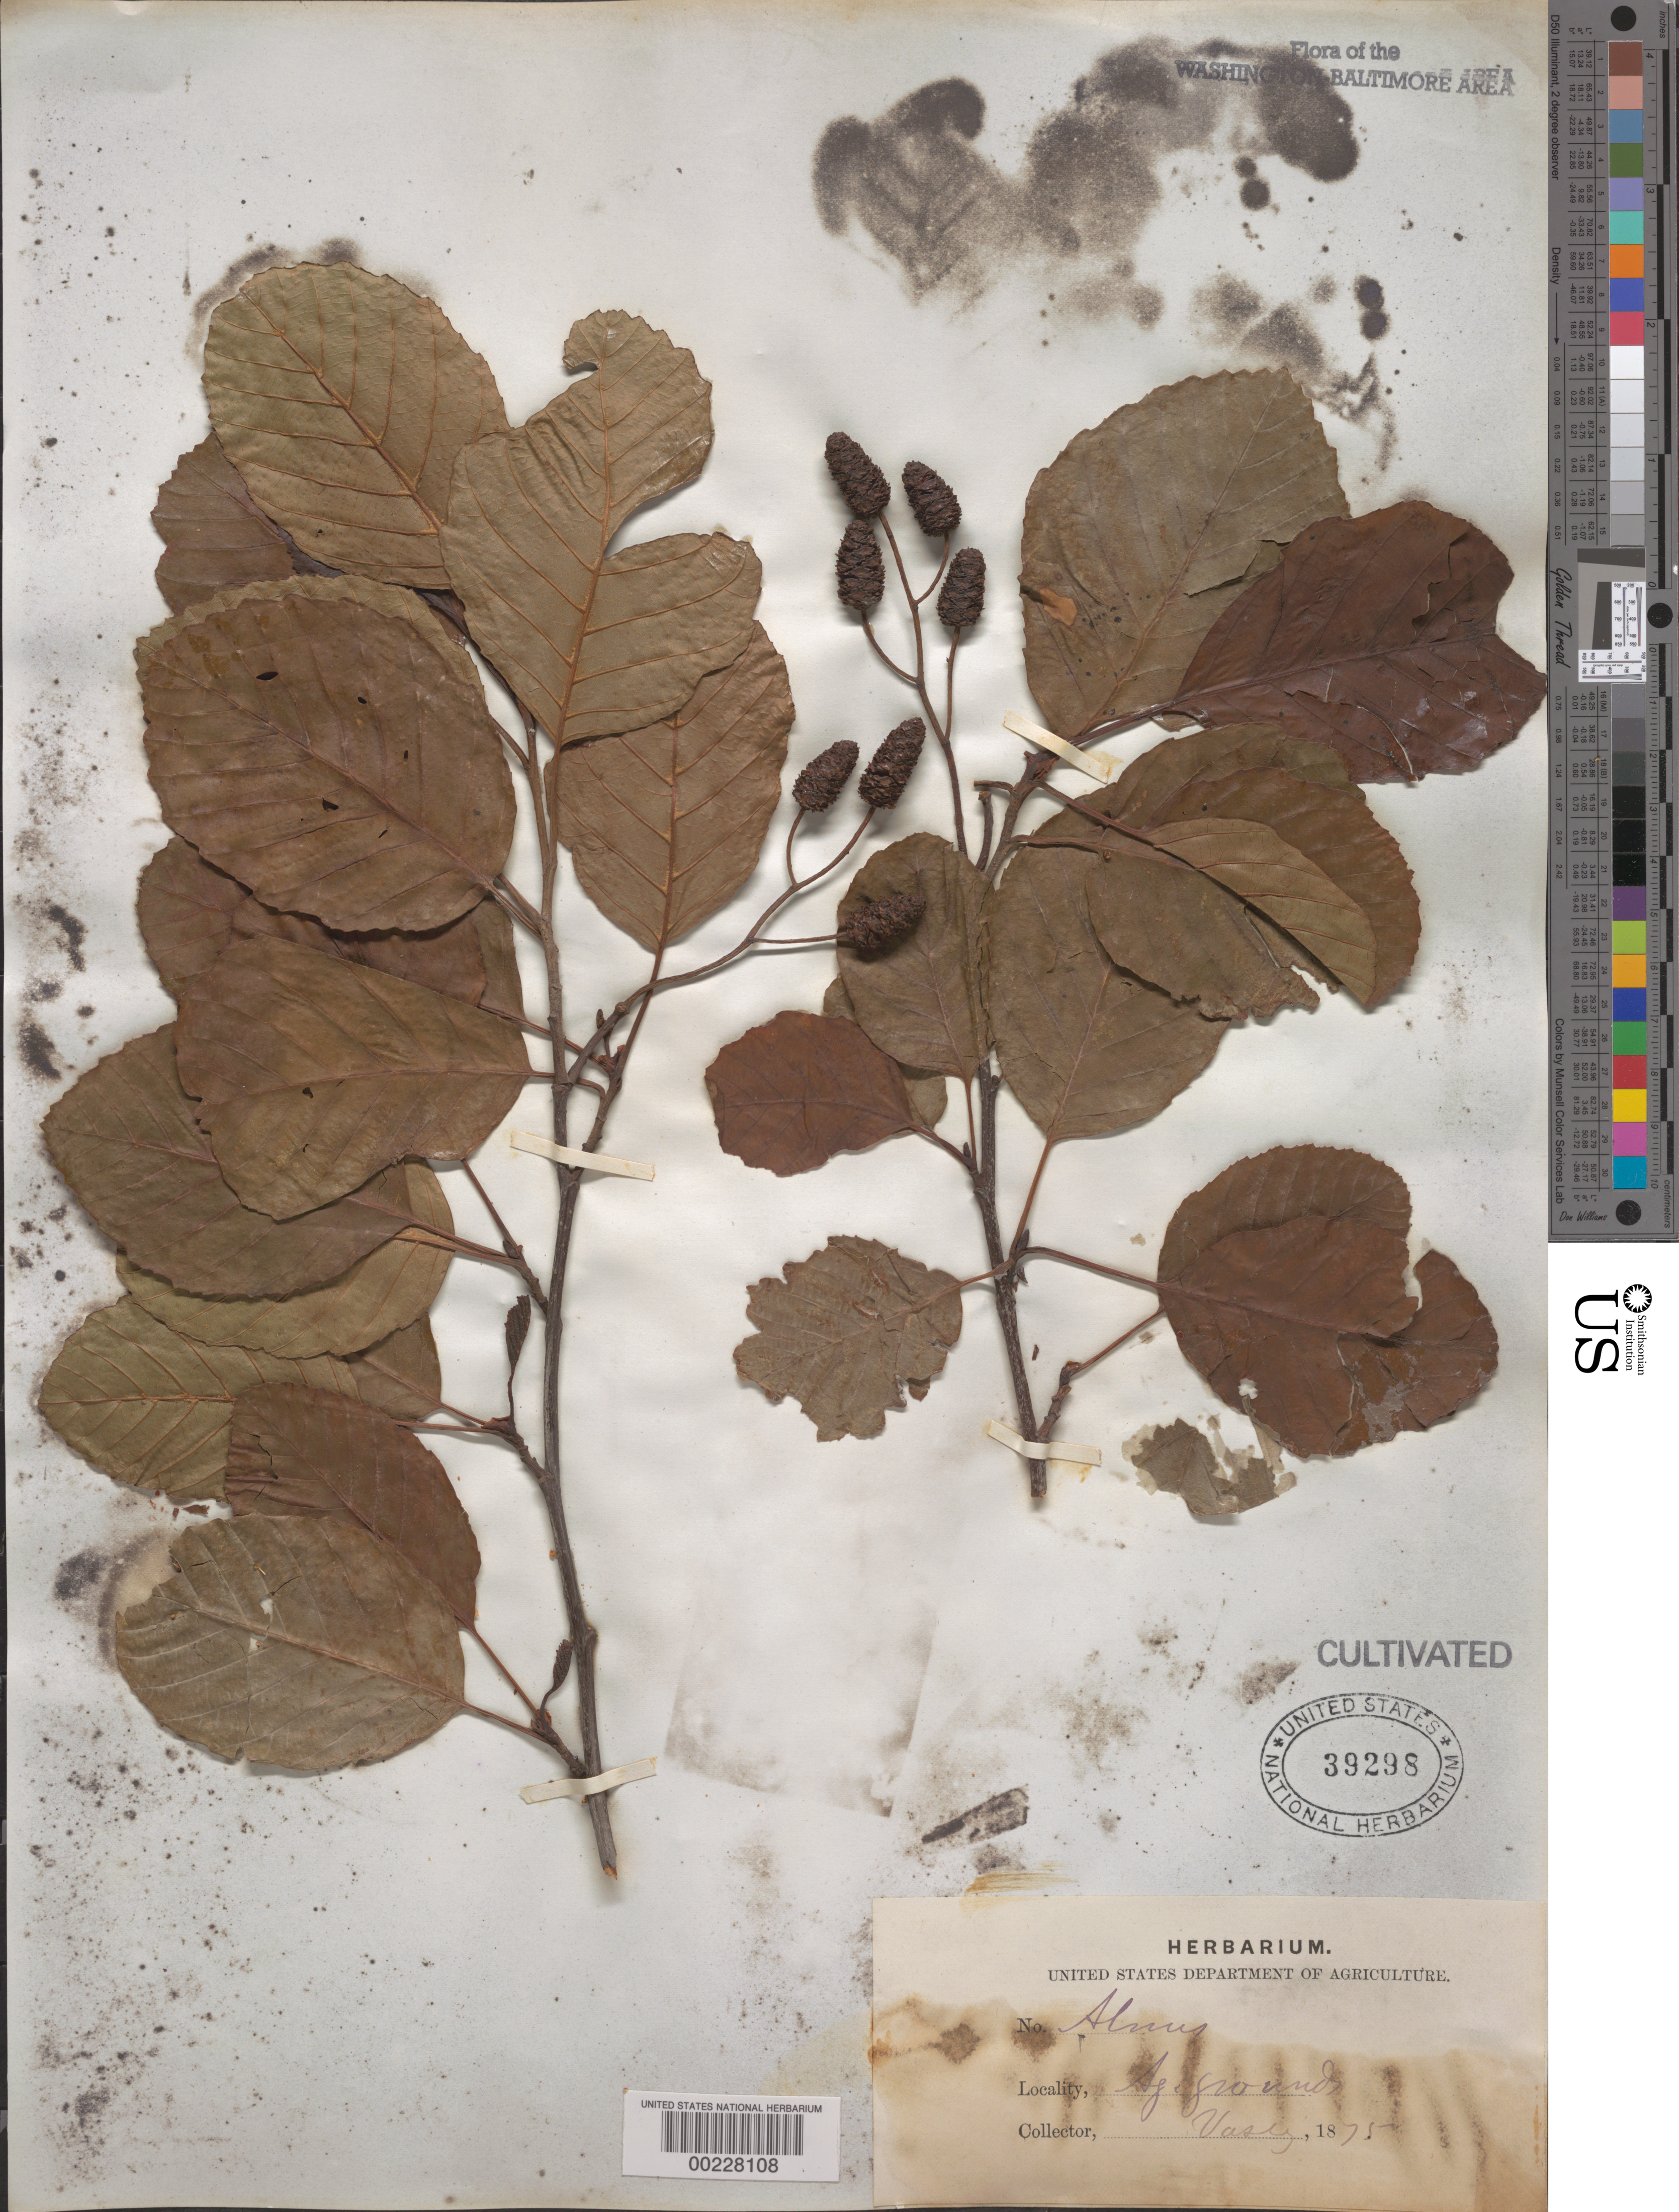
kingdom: Plantae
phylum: Tracheophyta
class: Magnoliopsida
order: Fagales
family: Betulaceae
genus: Alnus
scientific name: Alnus sp.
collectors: G. R. Vasey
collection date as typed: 1875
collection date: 1875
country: United States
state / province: District of Columbia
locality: Agricultural grounds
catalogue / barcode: US 39298